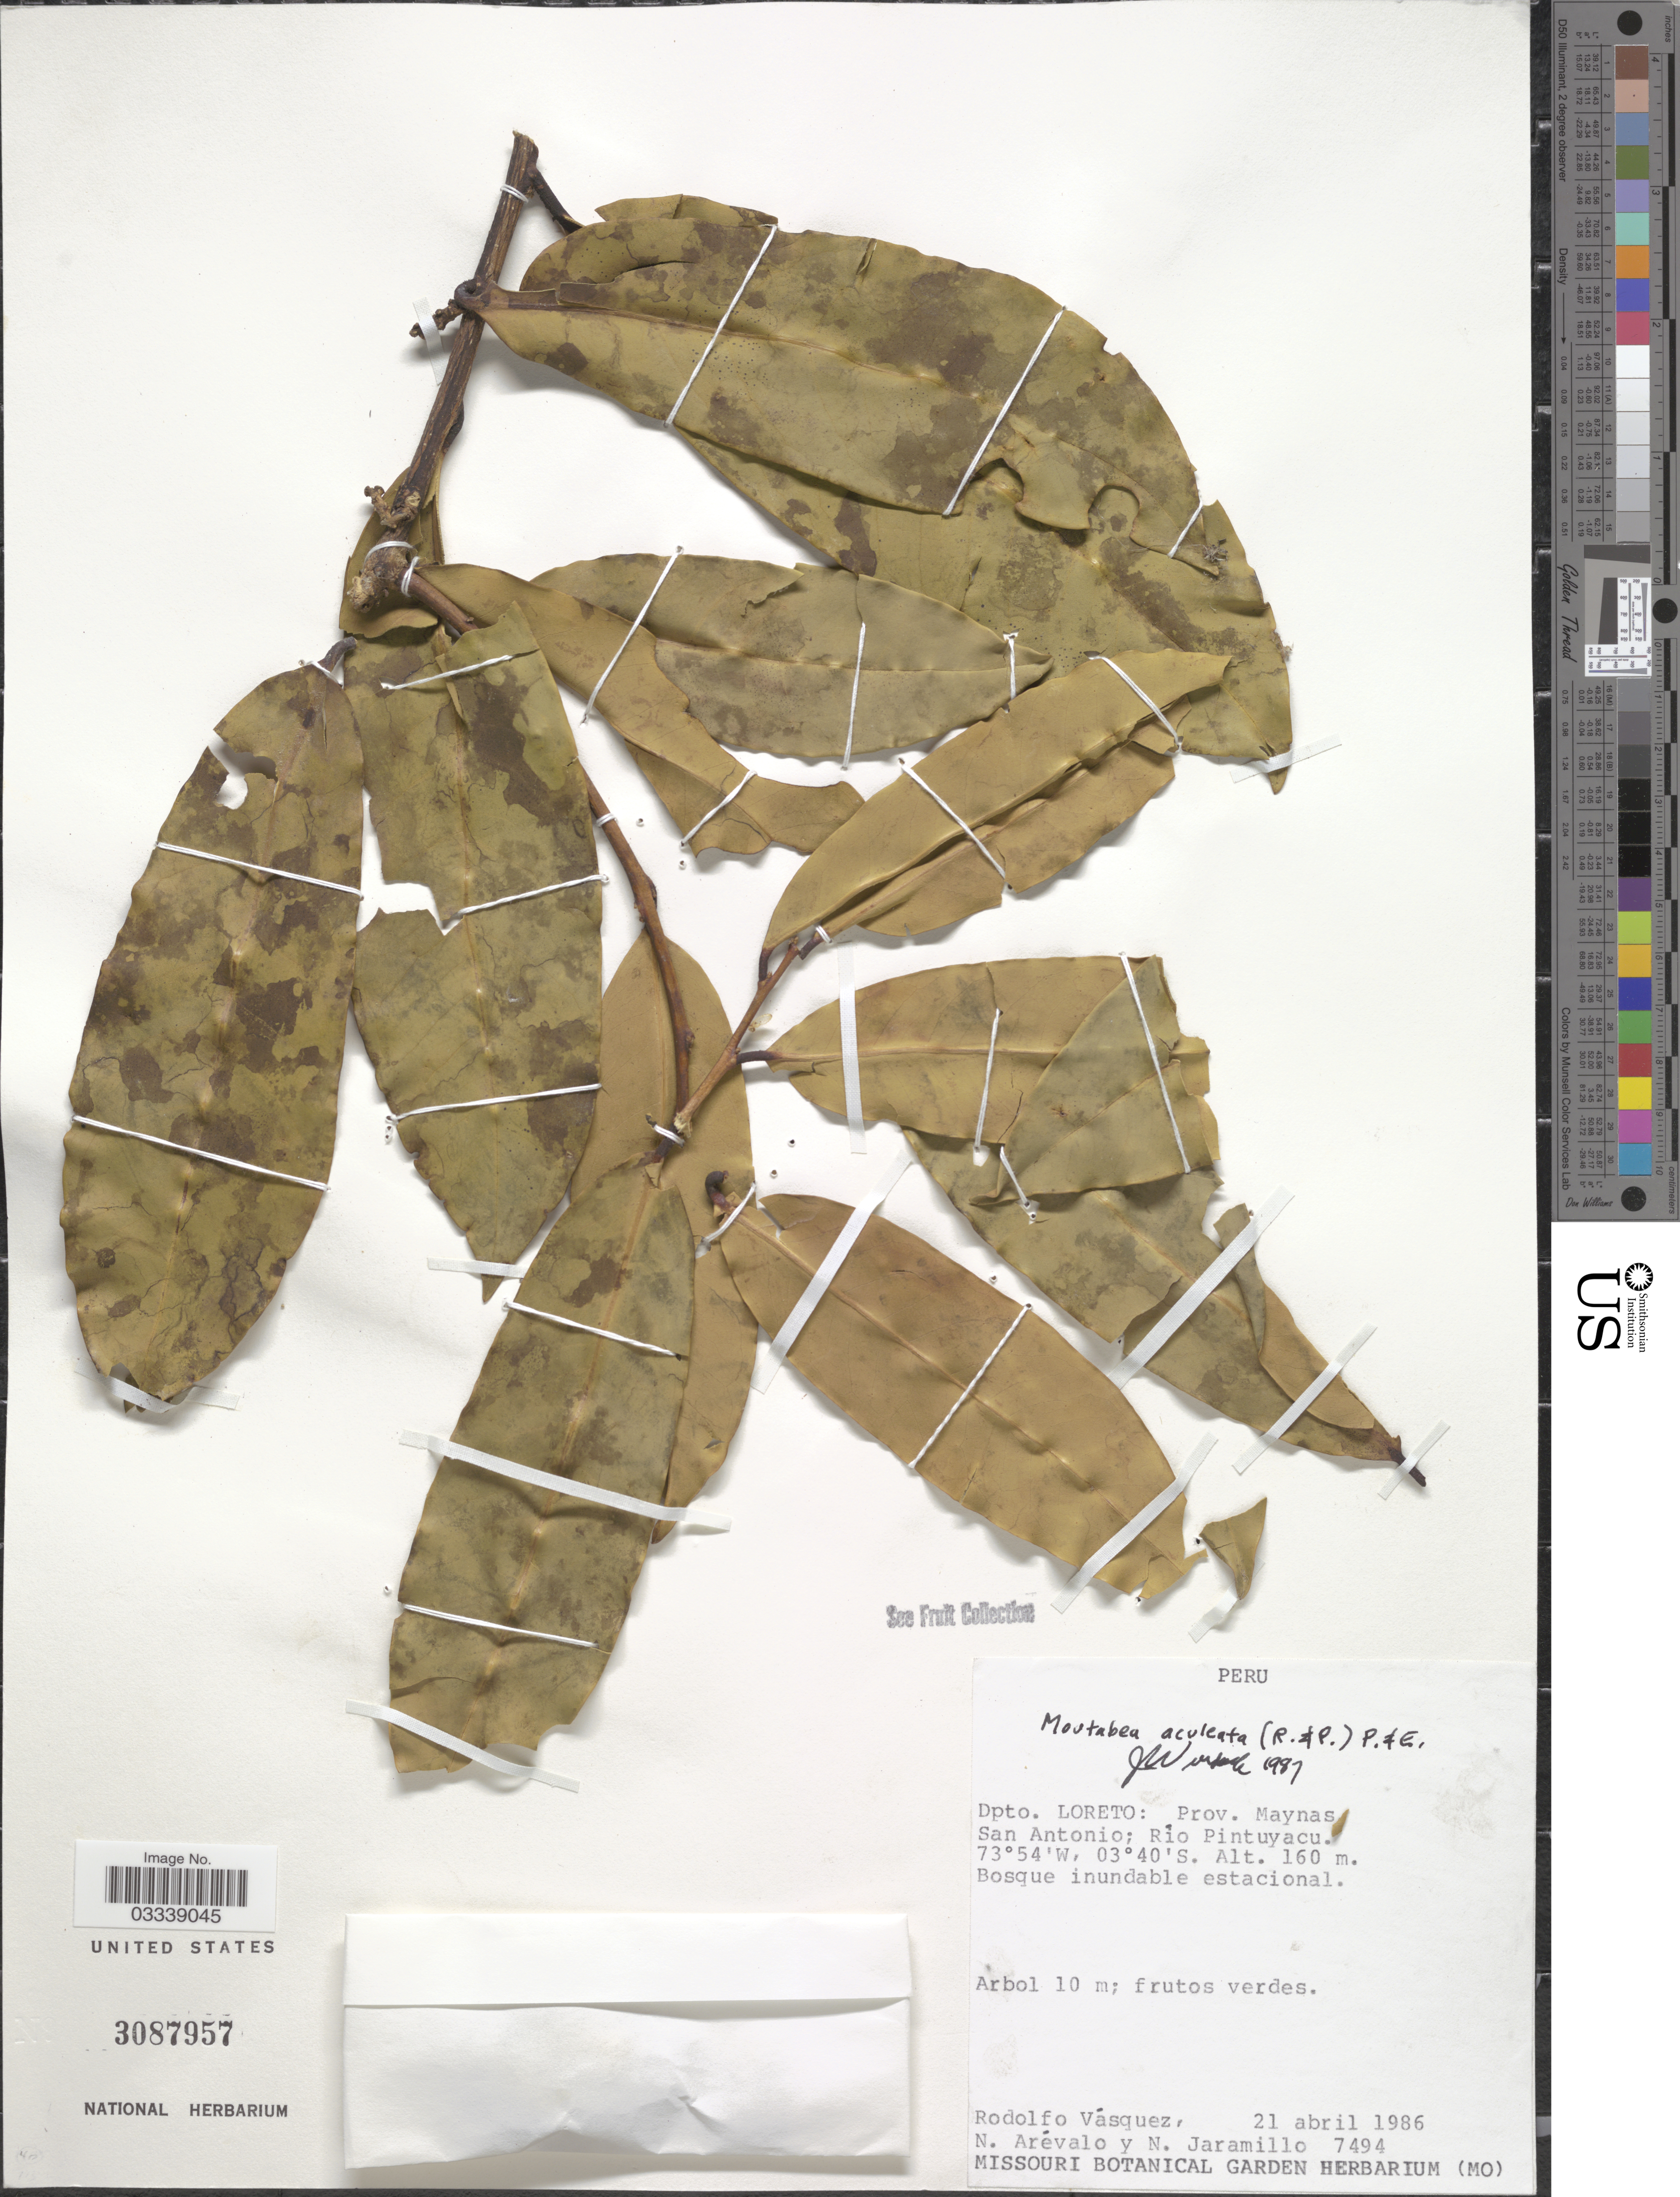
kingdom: Plantae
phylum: Tracheophyta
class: Magnoliopsida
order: Fabales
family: Polygalaceae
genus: Moutabea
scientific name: Moutabea aculeata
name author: Ruiz & Pav.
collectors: R. Vásquez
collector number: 7494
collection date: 1986-04-21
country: Peru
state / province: Loreto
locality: Dpto. Loreto: Prov. Maynas. San Antonio; Río Pintuyacu.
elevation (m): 160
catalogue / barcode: US 3087957